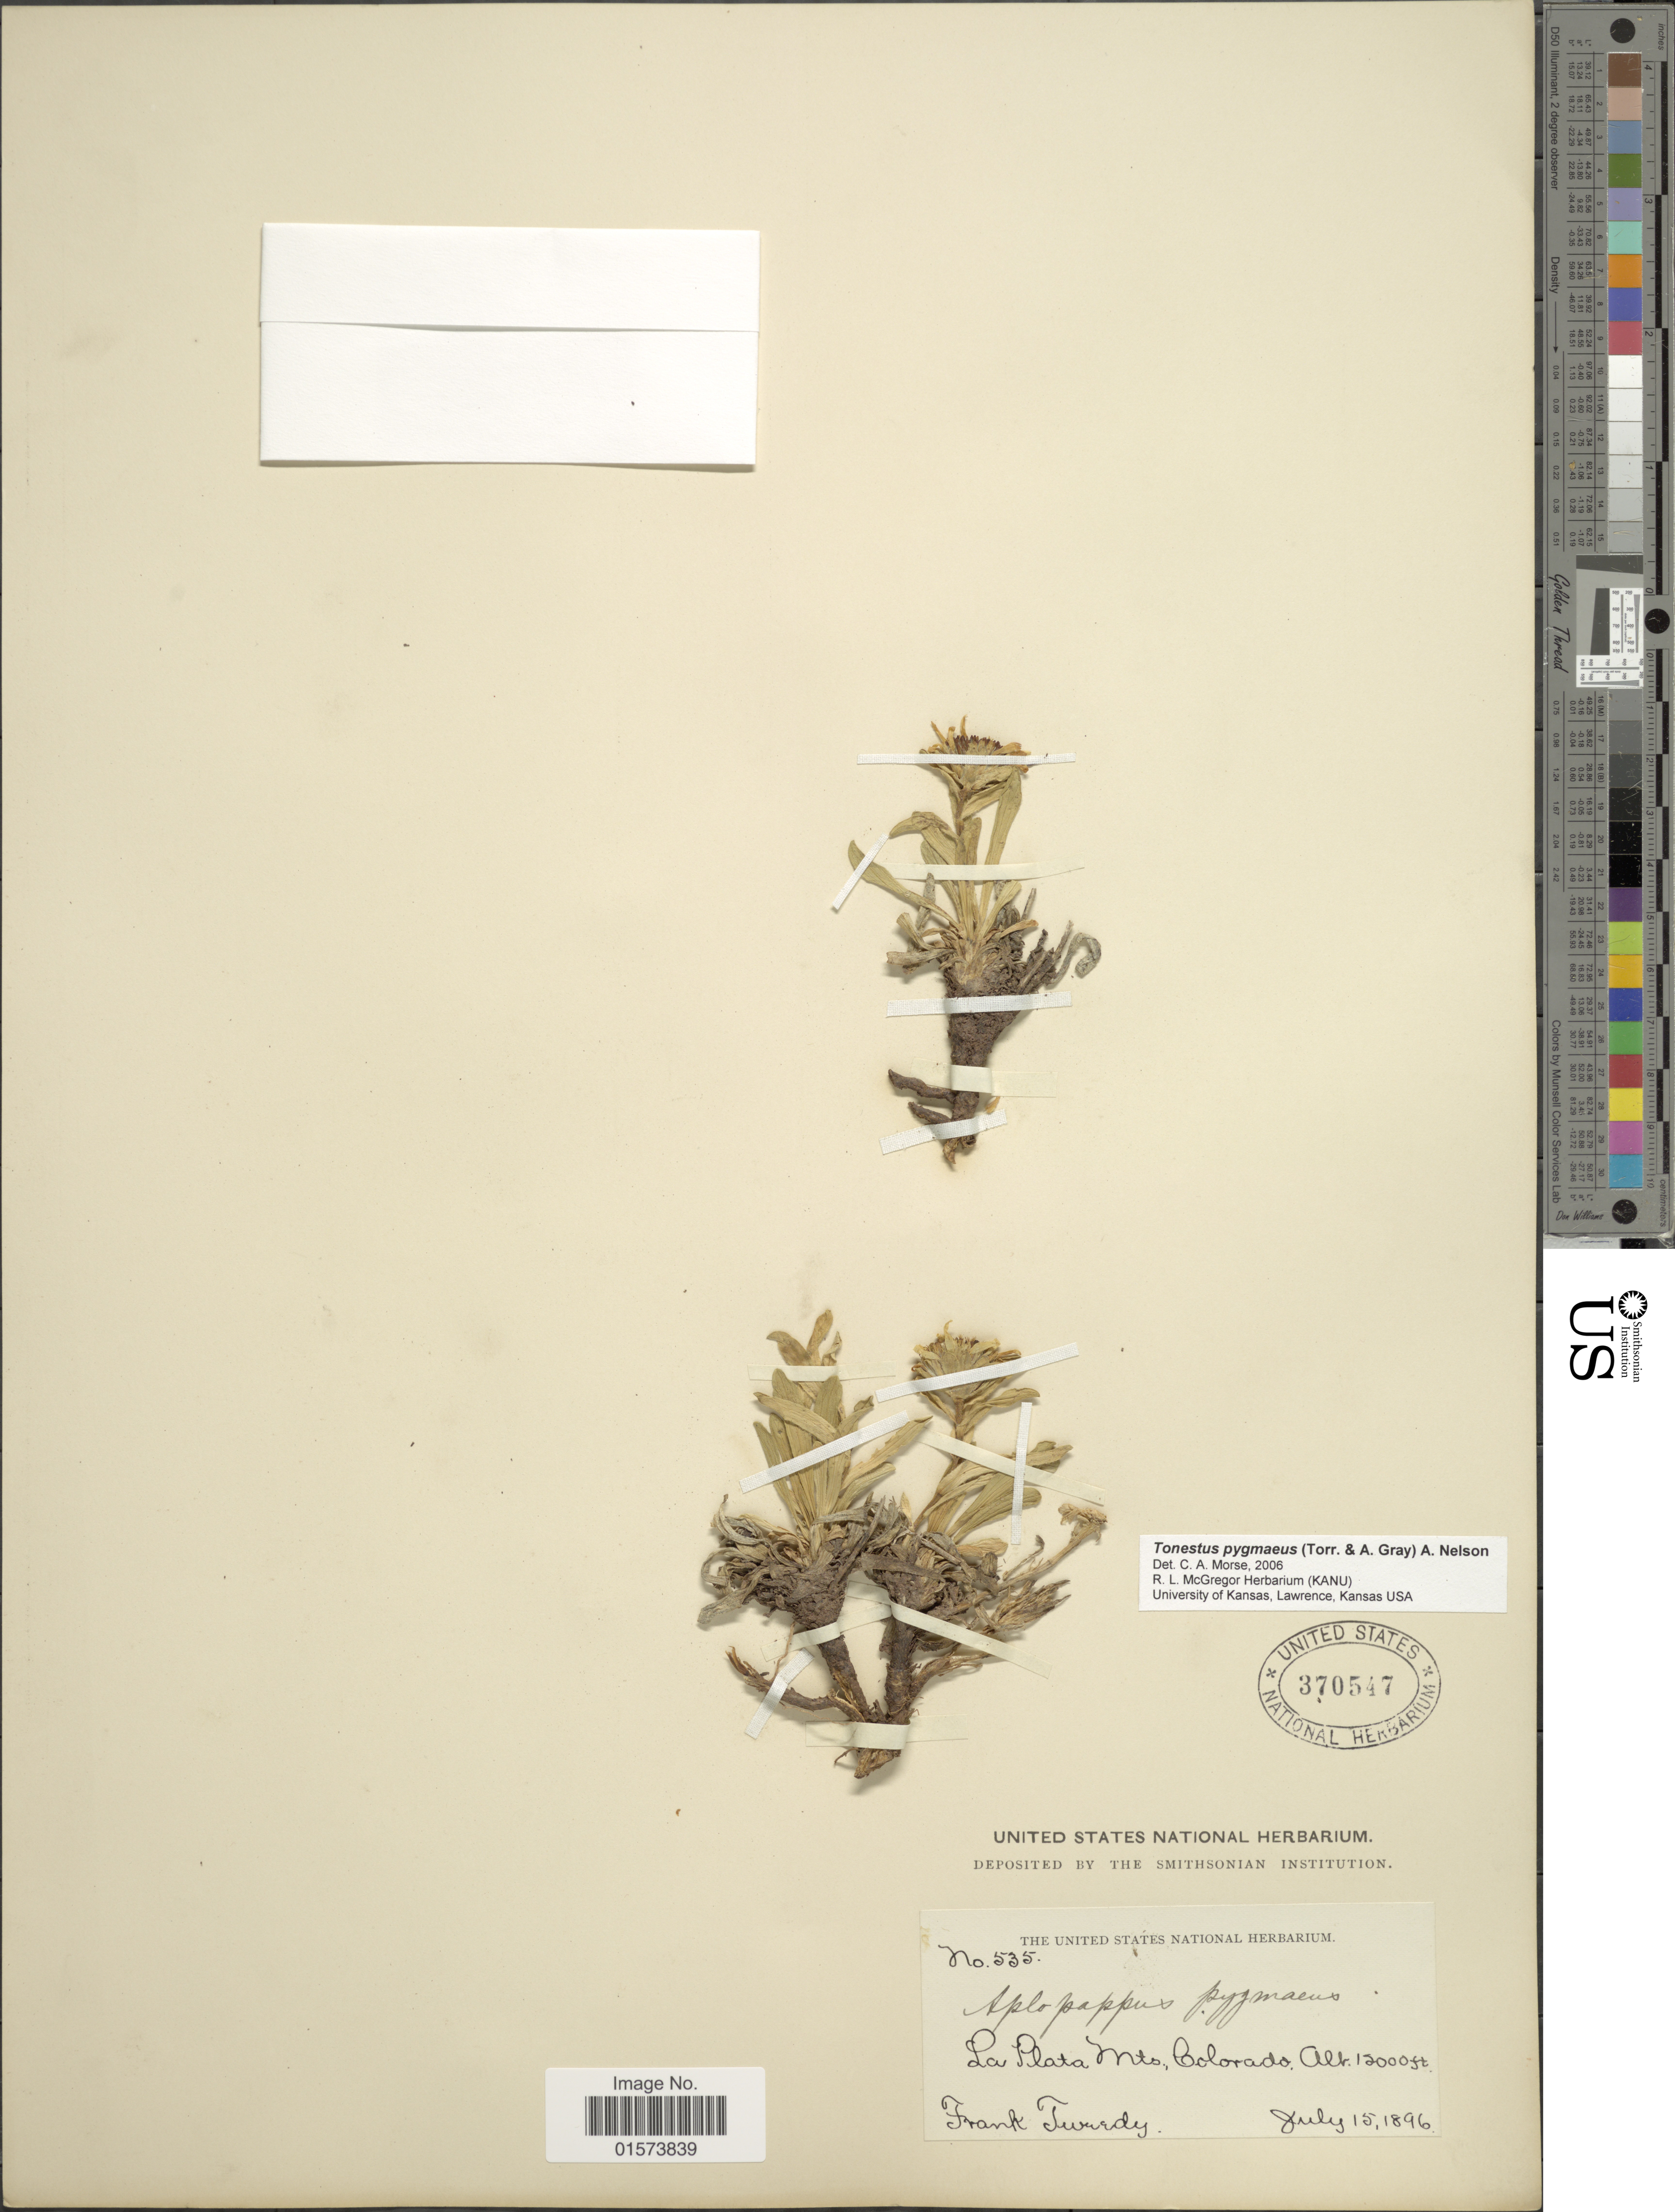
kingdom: Plantae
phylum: Tracheophyta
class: Magnoliopsida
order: Asterales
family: Asteraceae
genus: Tonestus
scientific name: Tonestus pygmaeus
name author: (Torr. & A. Gray) A. Nelson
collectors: F. Tweedy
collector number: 535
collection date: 1896-07-15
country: United States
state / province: Colorado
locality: La Plata Mts.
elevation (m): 3658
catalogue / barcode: US 370547